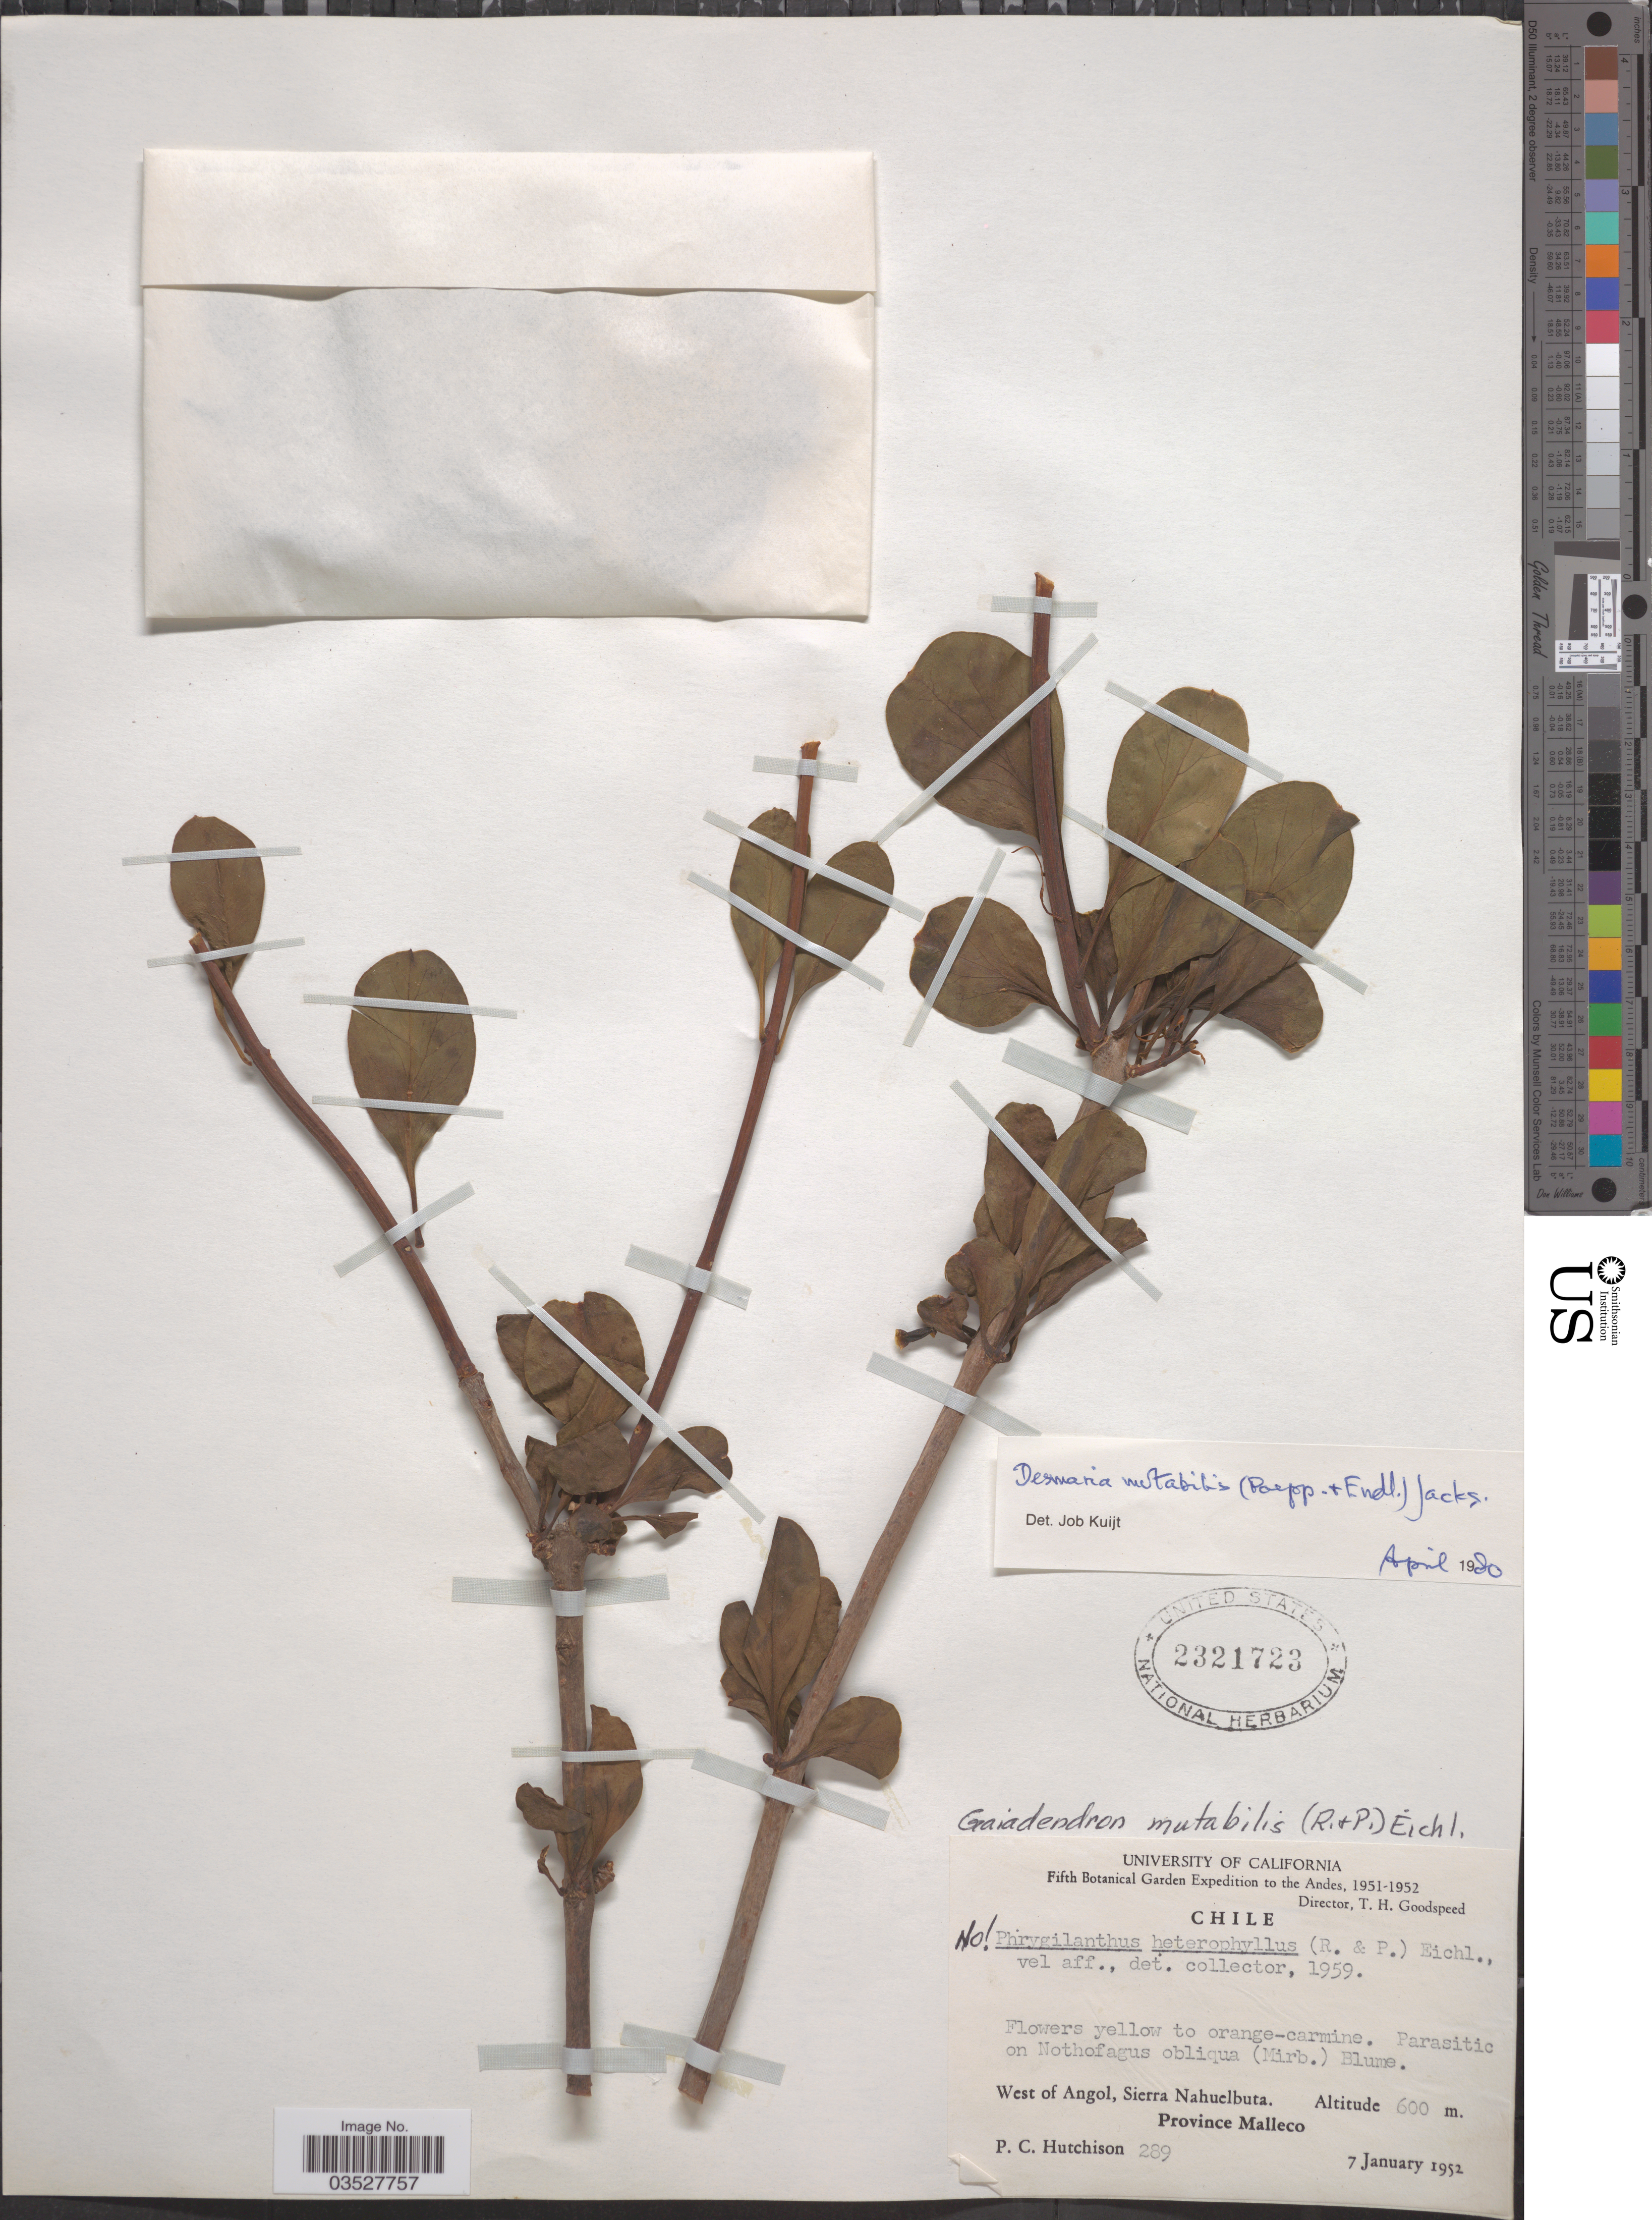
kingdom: Plantae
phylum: Tracheophyta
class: Magnoliopsida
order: Santalales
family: Loranthaceae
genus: Desmaria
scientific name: Desmaria mutabilis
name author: (Poepp. & Endl.) Tiegh. ex Durand & B.D. Jacks.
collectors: P. C. Hutchison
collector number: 289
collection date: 1952-01-07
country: Chile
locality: Andes. West of Angol, Sierra Nahuelbuta. Province Malleco.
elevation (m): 600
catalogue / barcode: US 2321723